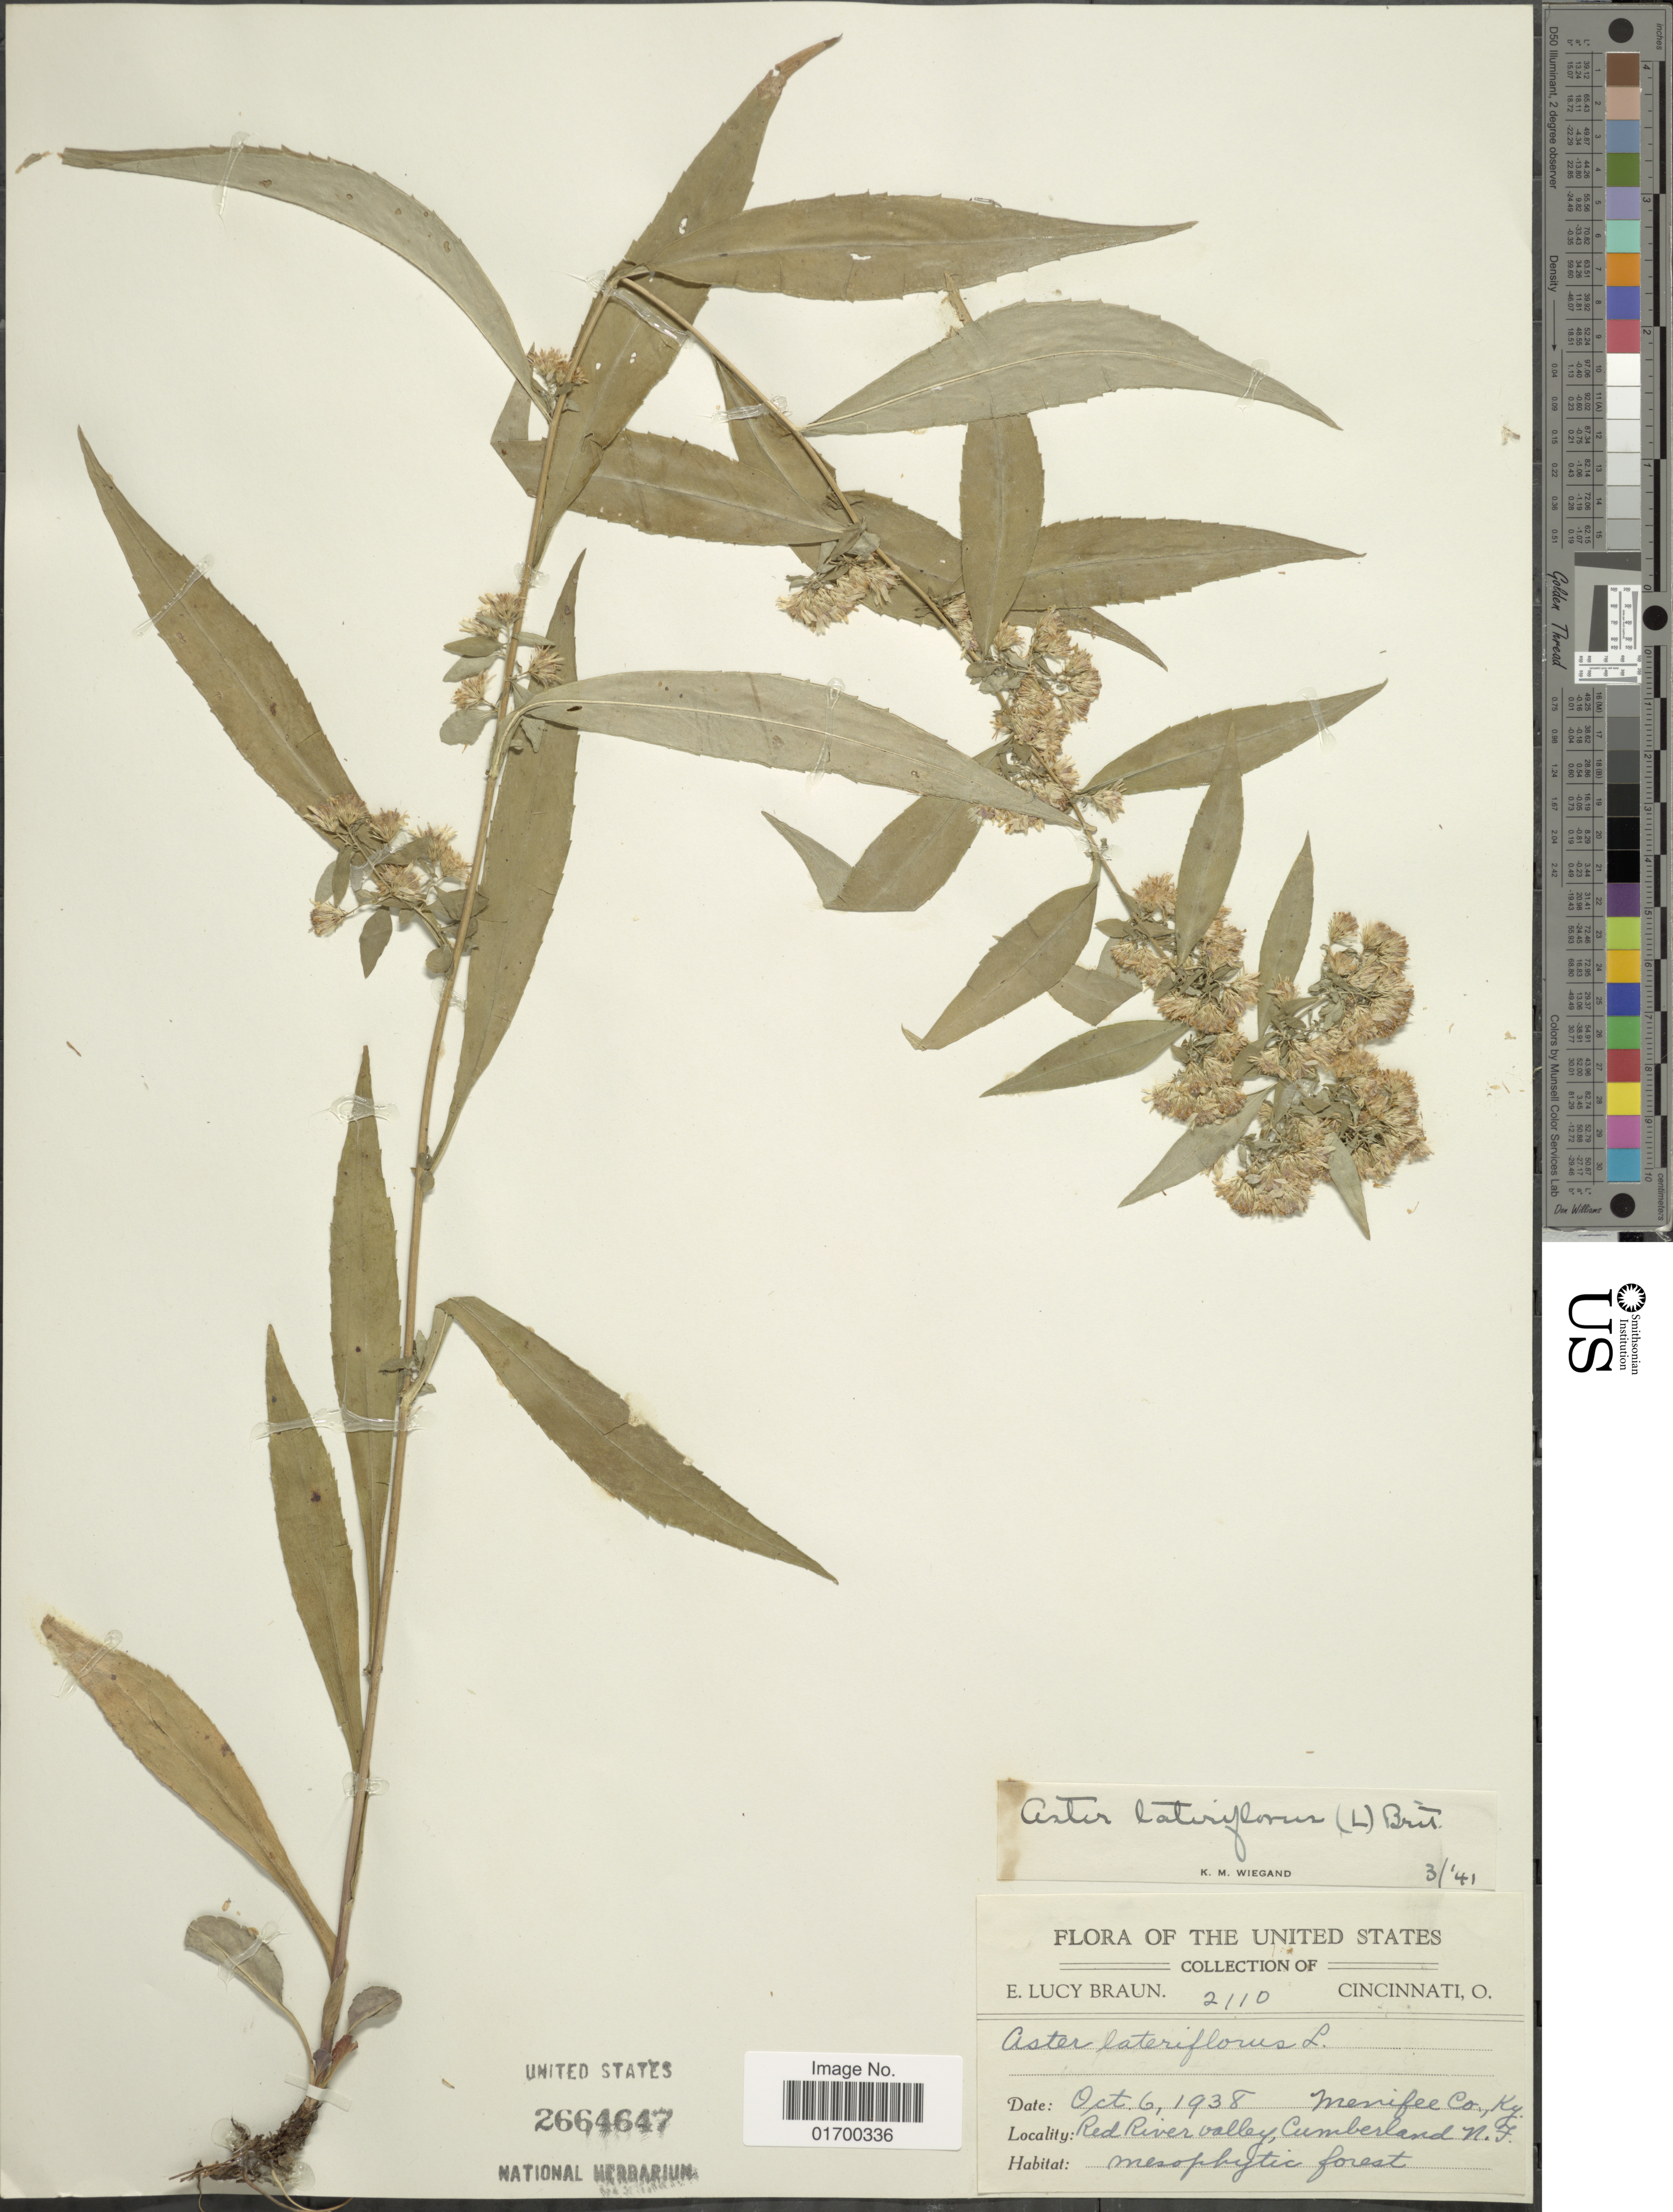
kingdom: Plantae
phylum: Tracheophyta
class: Magnoliopsida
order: Asterales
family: Asteraceae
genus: Symphyotrichum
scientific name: Symphyotrichum lateriflorum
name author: (L.) Á. Löve & D. Löve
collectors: E. L. Braun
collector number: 2110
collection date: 1938-10-06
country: United States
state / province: Kentucky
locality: Menifee Co., Ky., Red River valley, Cumberland N.F.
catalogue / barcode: US 2664647